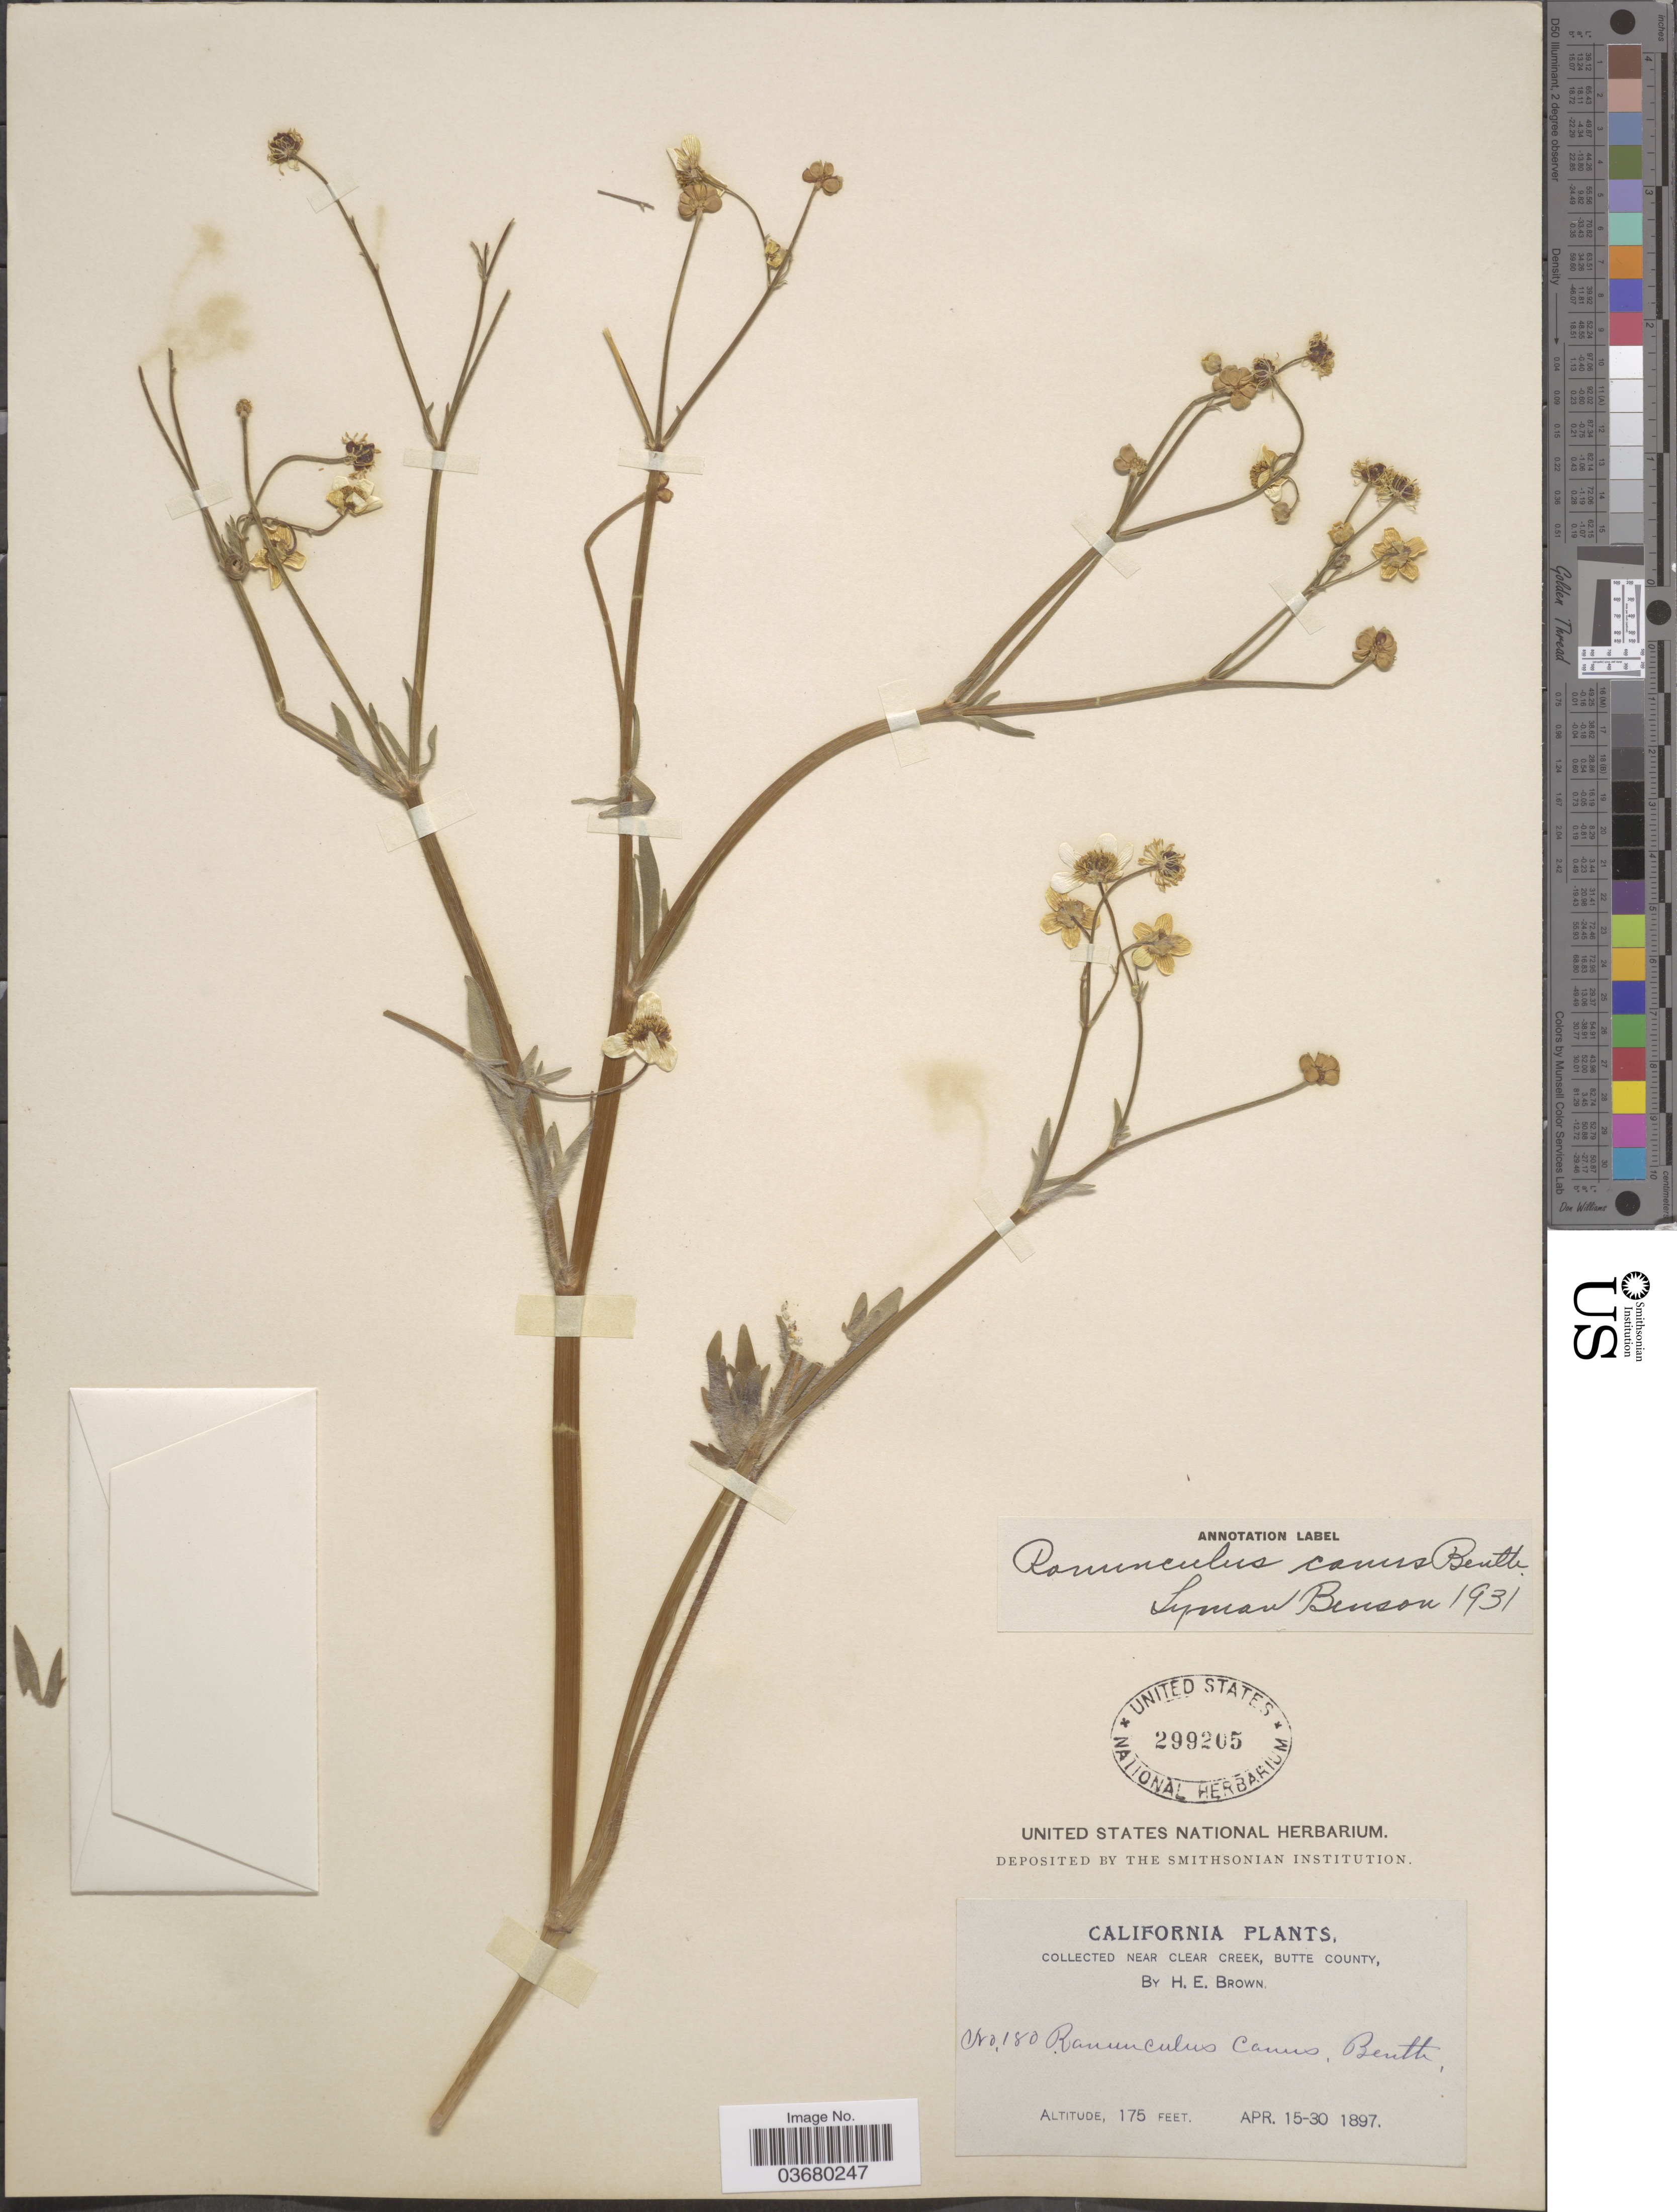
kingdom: Plantae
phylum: Tracheophyta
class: Magnoliopsida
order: Ranunculales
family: Ranunculaceae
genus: Ranunculus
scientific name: Ranunculus canus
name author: Benth.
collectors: H. E. Brown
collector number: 180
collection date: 1897-04-15/1897-04-30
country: United States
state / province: California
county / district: Butte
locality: Near Clear Creek, Butte County.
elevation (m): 53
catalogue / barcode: US 299205